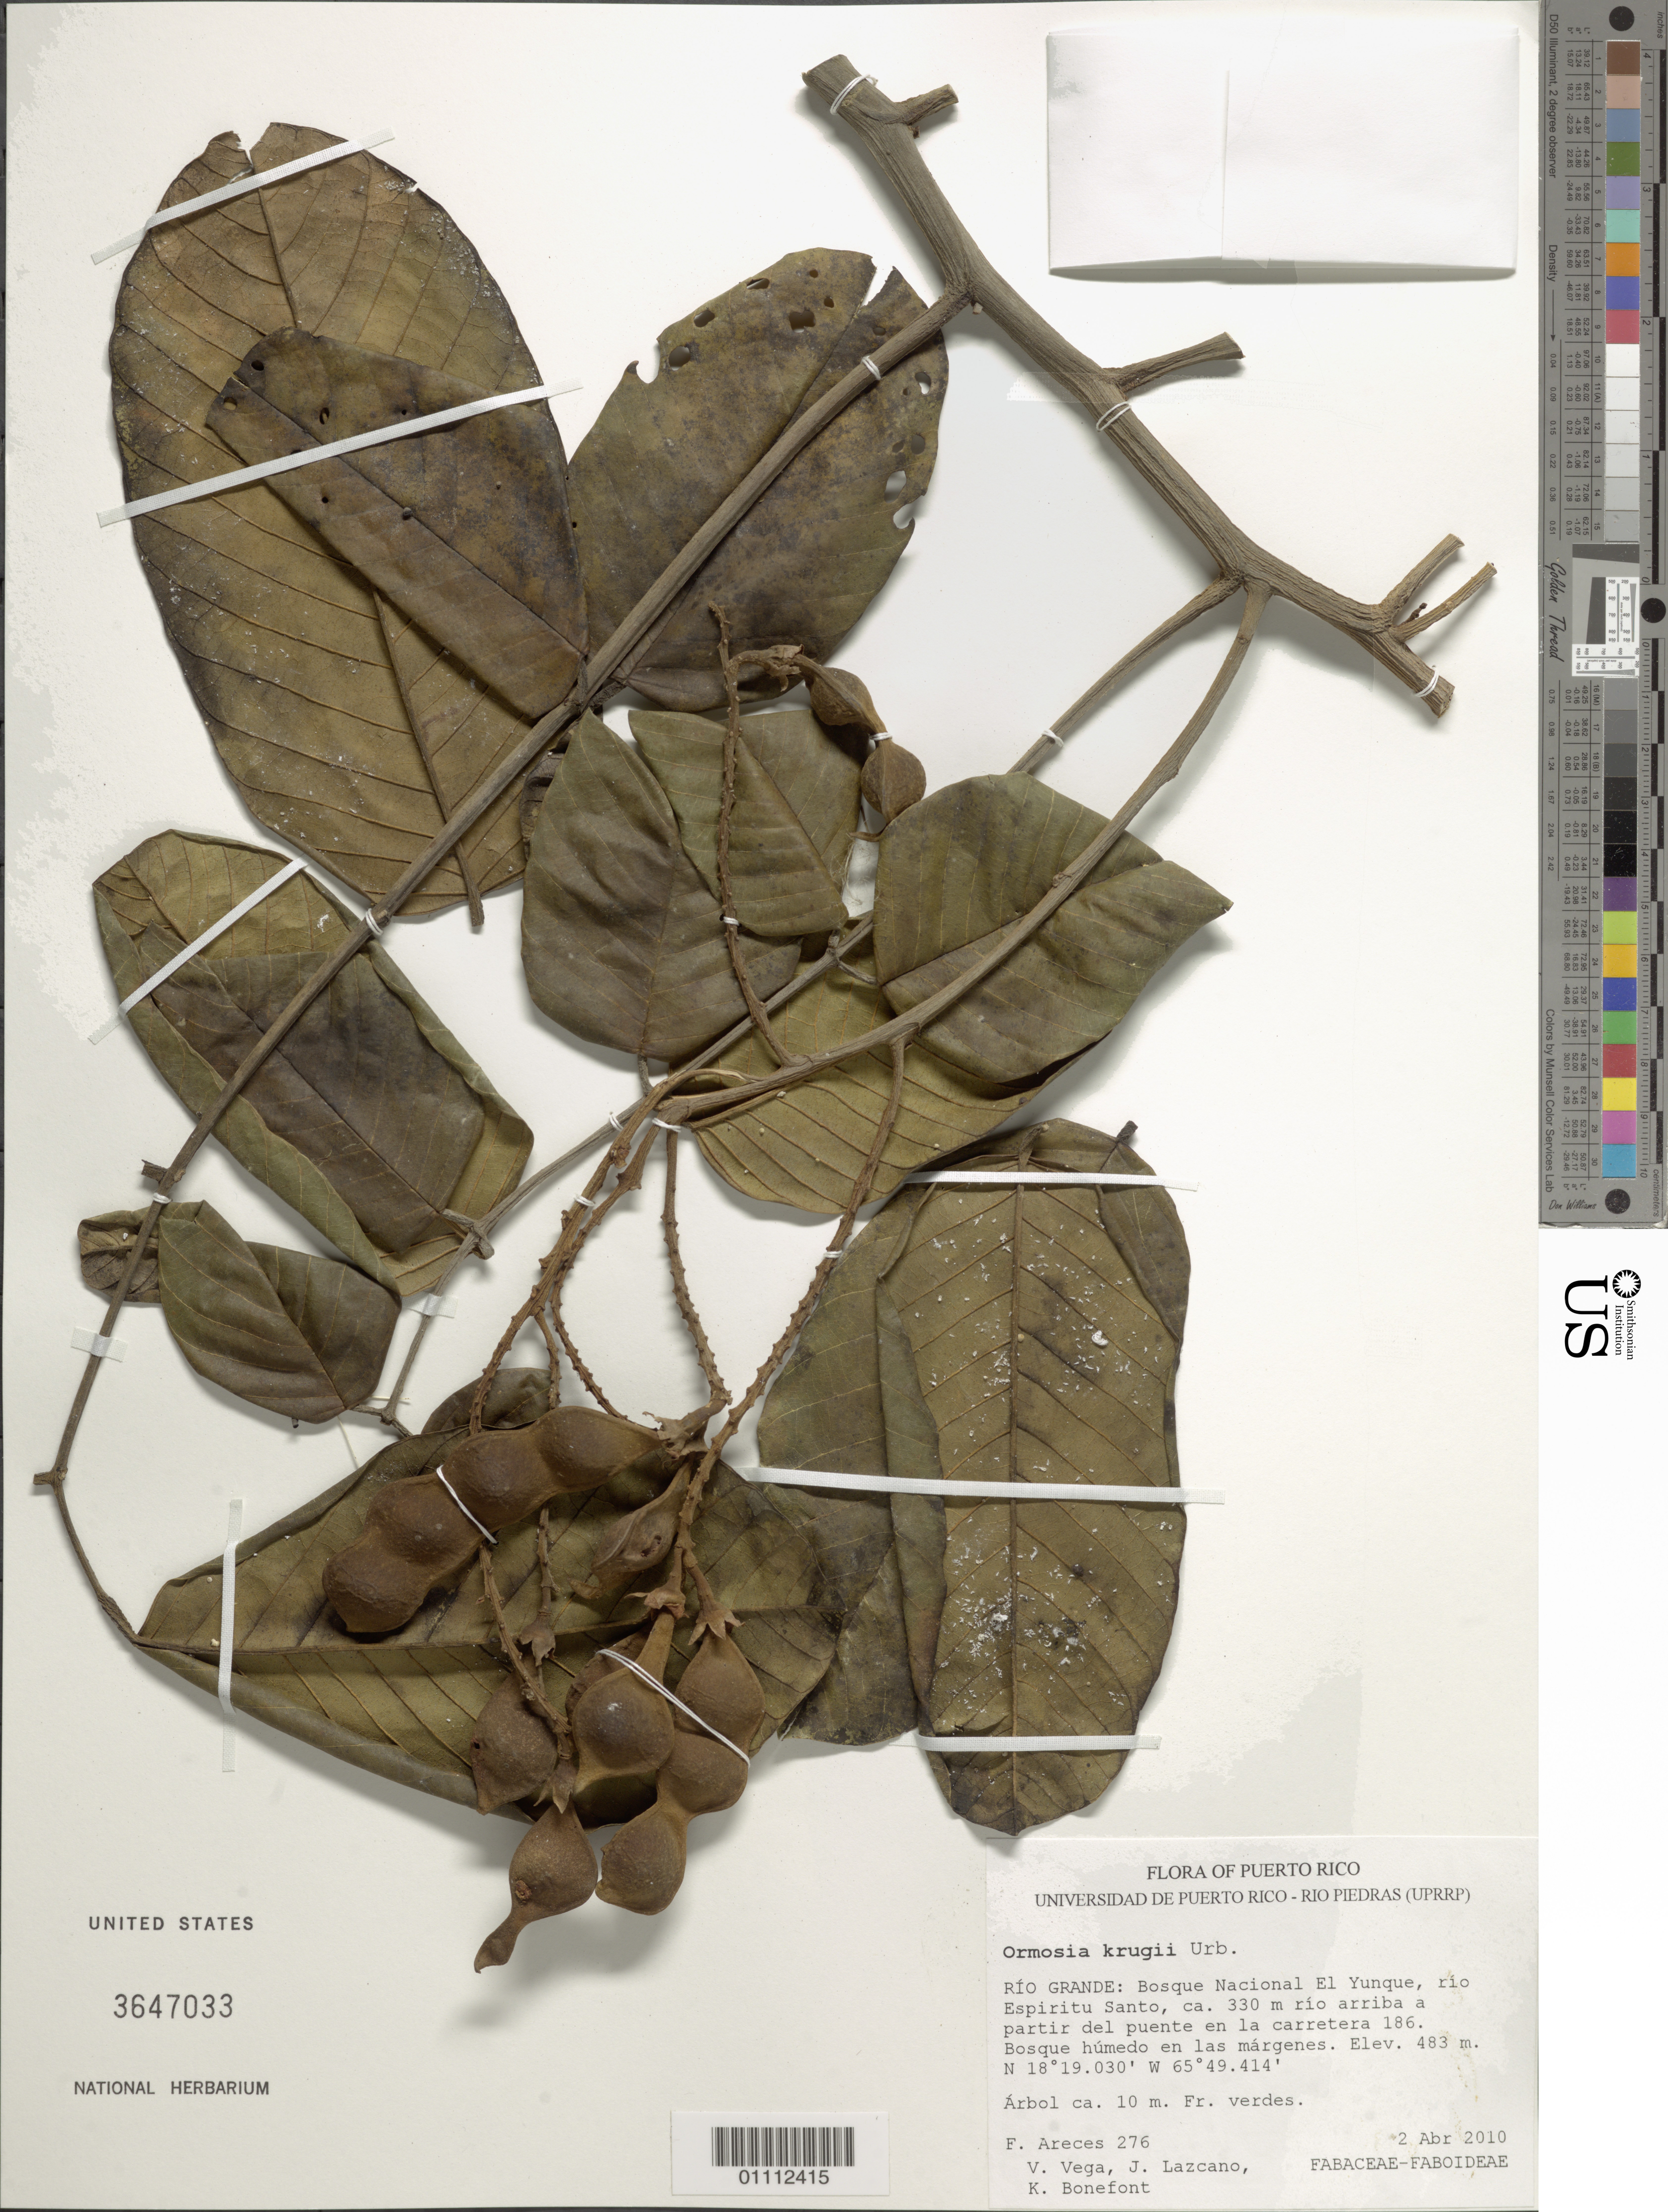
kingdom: Plantae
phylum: Tracheophyta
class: Magnoliopsida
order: Fabales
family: Fabaceae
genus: Ormosia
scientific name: Ormosia krugii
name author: Urb.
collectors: F. Areces Berazaín, V. Vega, J. Lazcano & K. Bonefont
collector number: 276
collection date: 2010-04-02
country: Puerto Rico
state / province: Río Grande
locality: Bosque Nacional El Yunque, Río Espiritu Santo, ca. 330 m río arriba a partir del puente en la carretera 186.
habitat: Bosque húmedo en las márgenes.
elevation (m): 483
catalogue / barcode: US 3647033